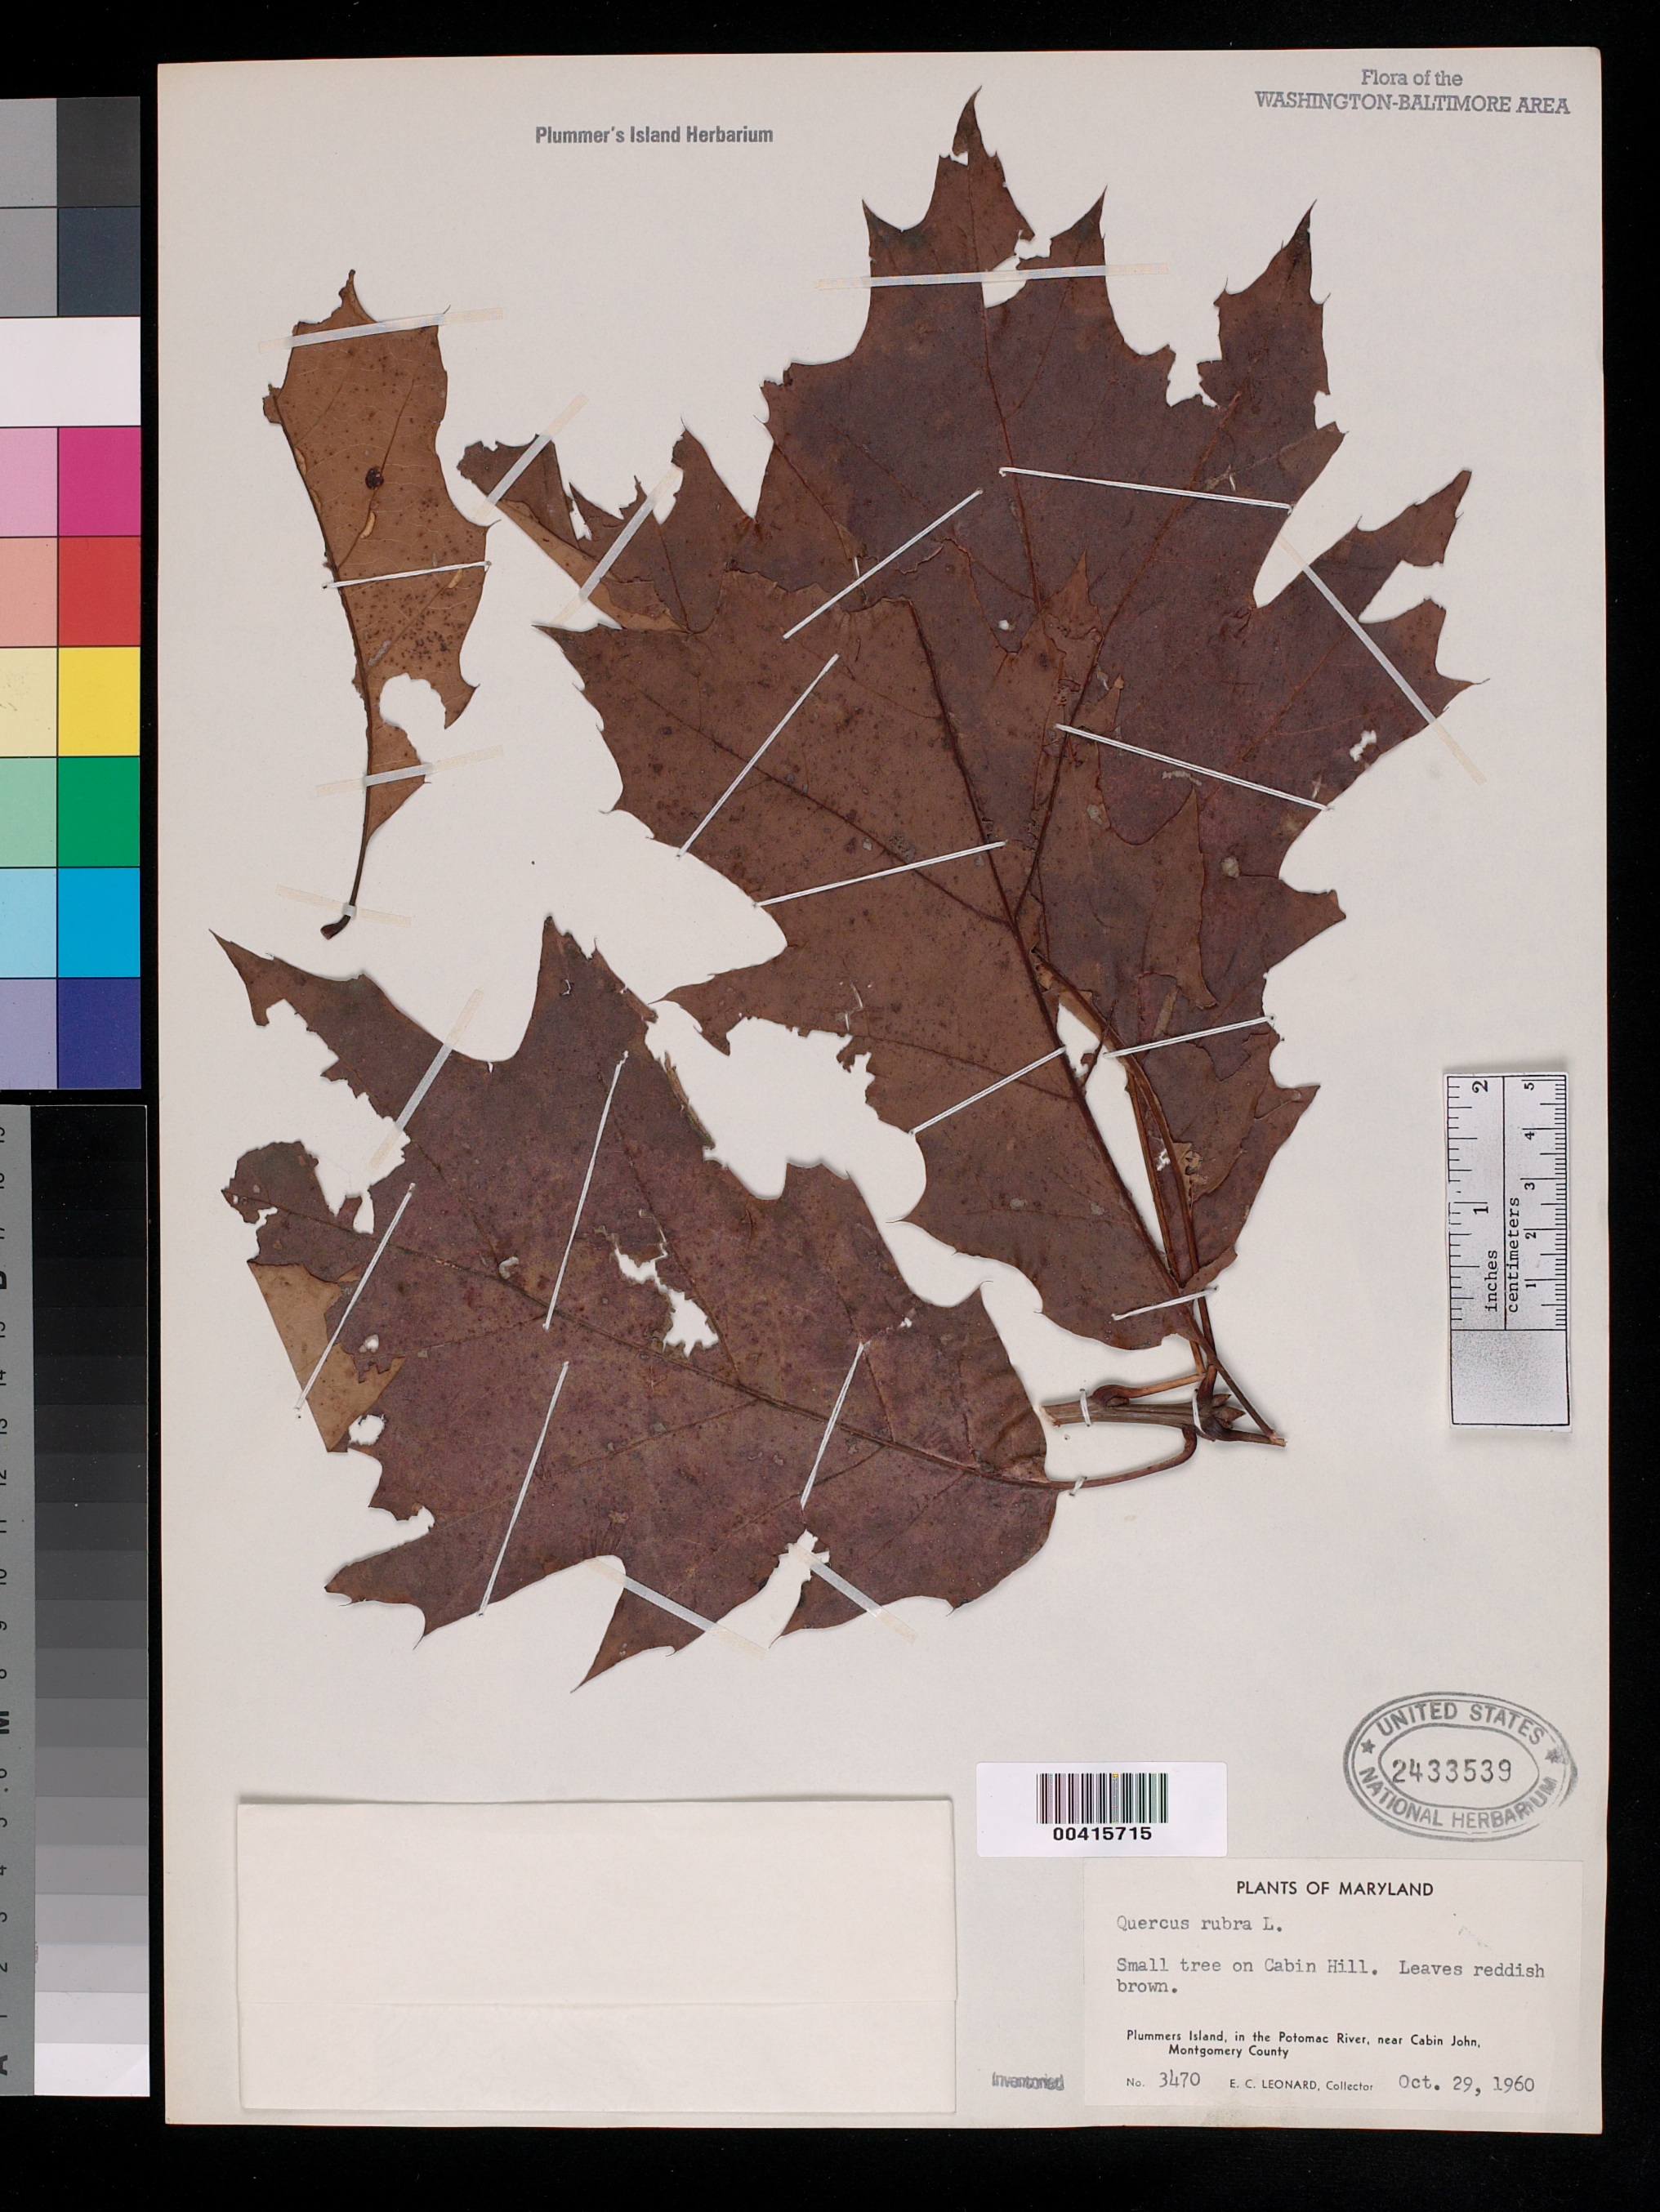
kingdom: Plantae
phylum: Tracheophyta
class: Magnoliopsida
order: Fagales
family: Fagaceae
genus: Quercus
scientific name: Quercus rubra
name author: L.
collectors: E. C. Leonard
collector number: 3470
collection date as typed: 29 Oct 1960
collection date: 1960-10-29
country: United States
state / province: Maryland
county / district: Montgomery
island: Plummers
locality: Plummer's Island; Cabin Hill C. & O. Canal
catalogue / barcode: US 2433539